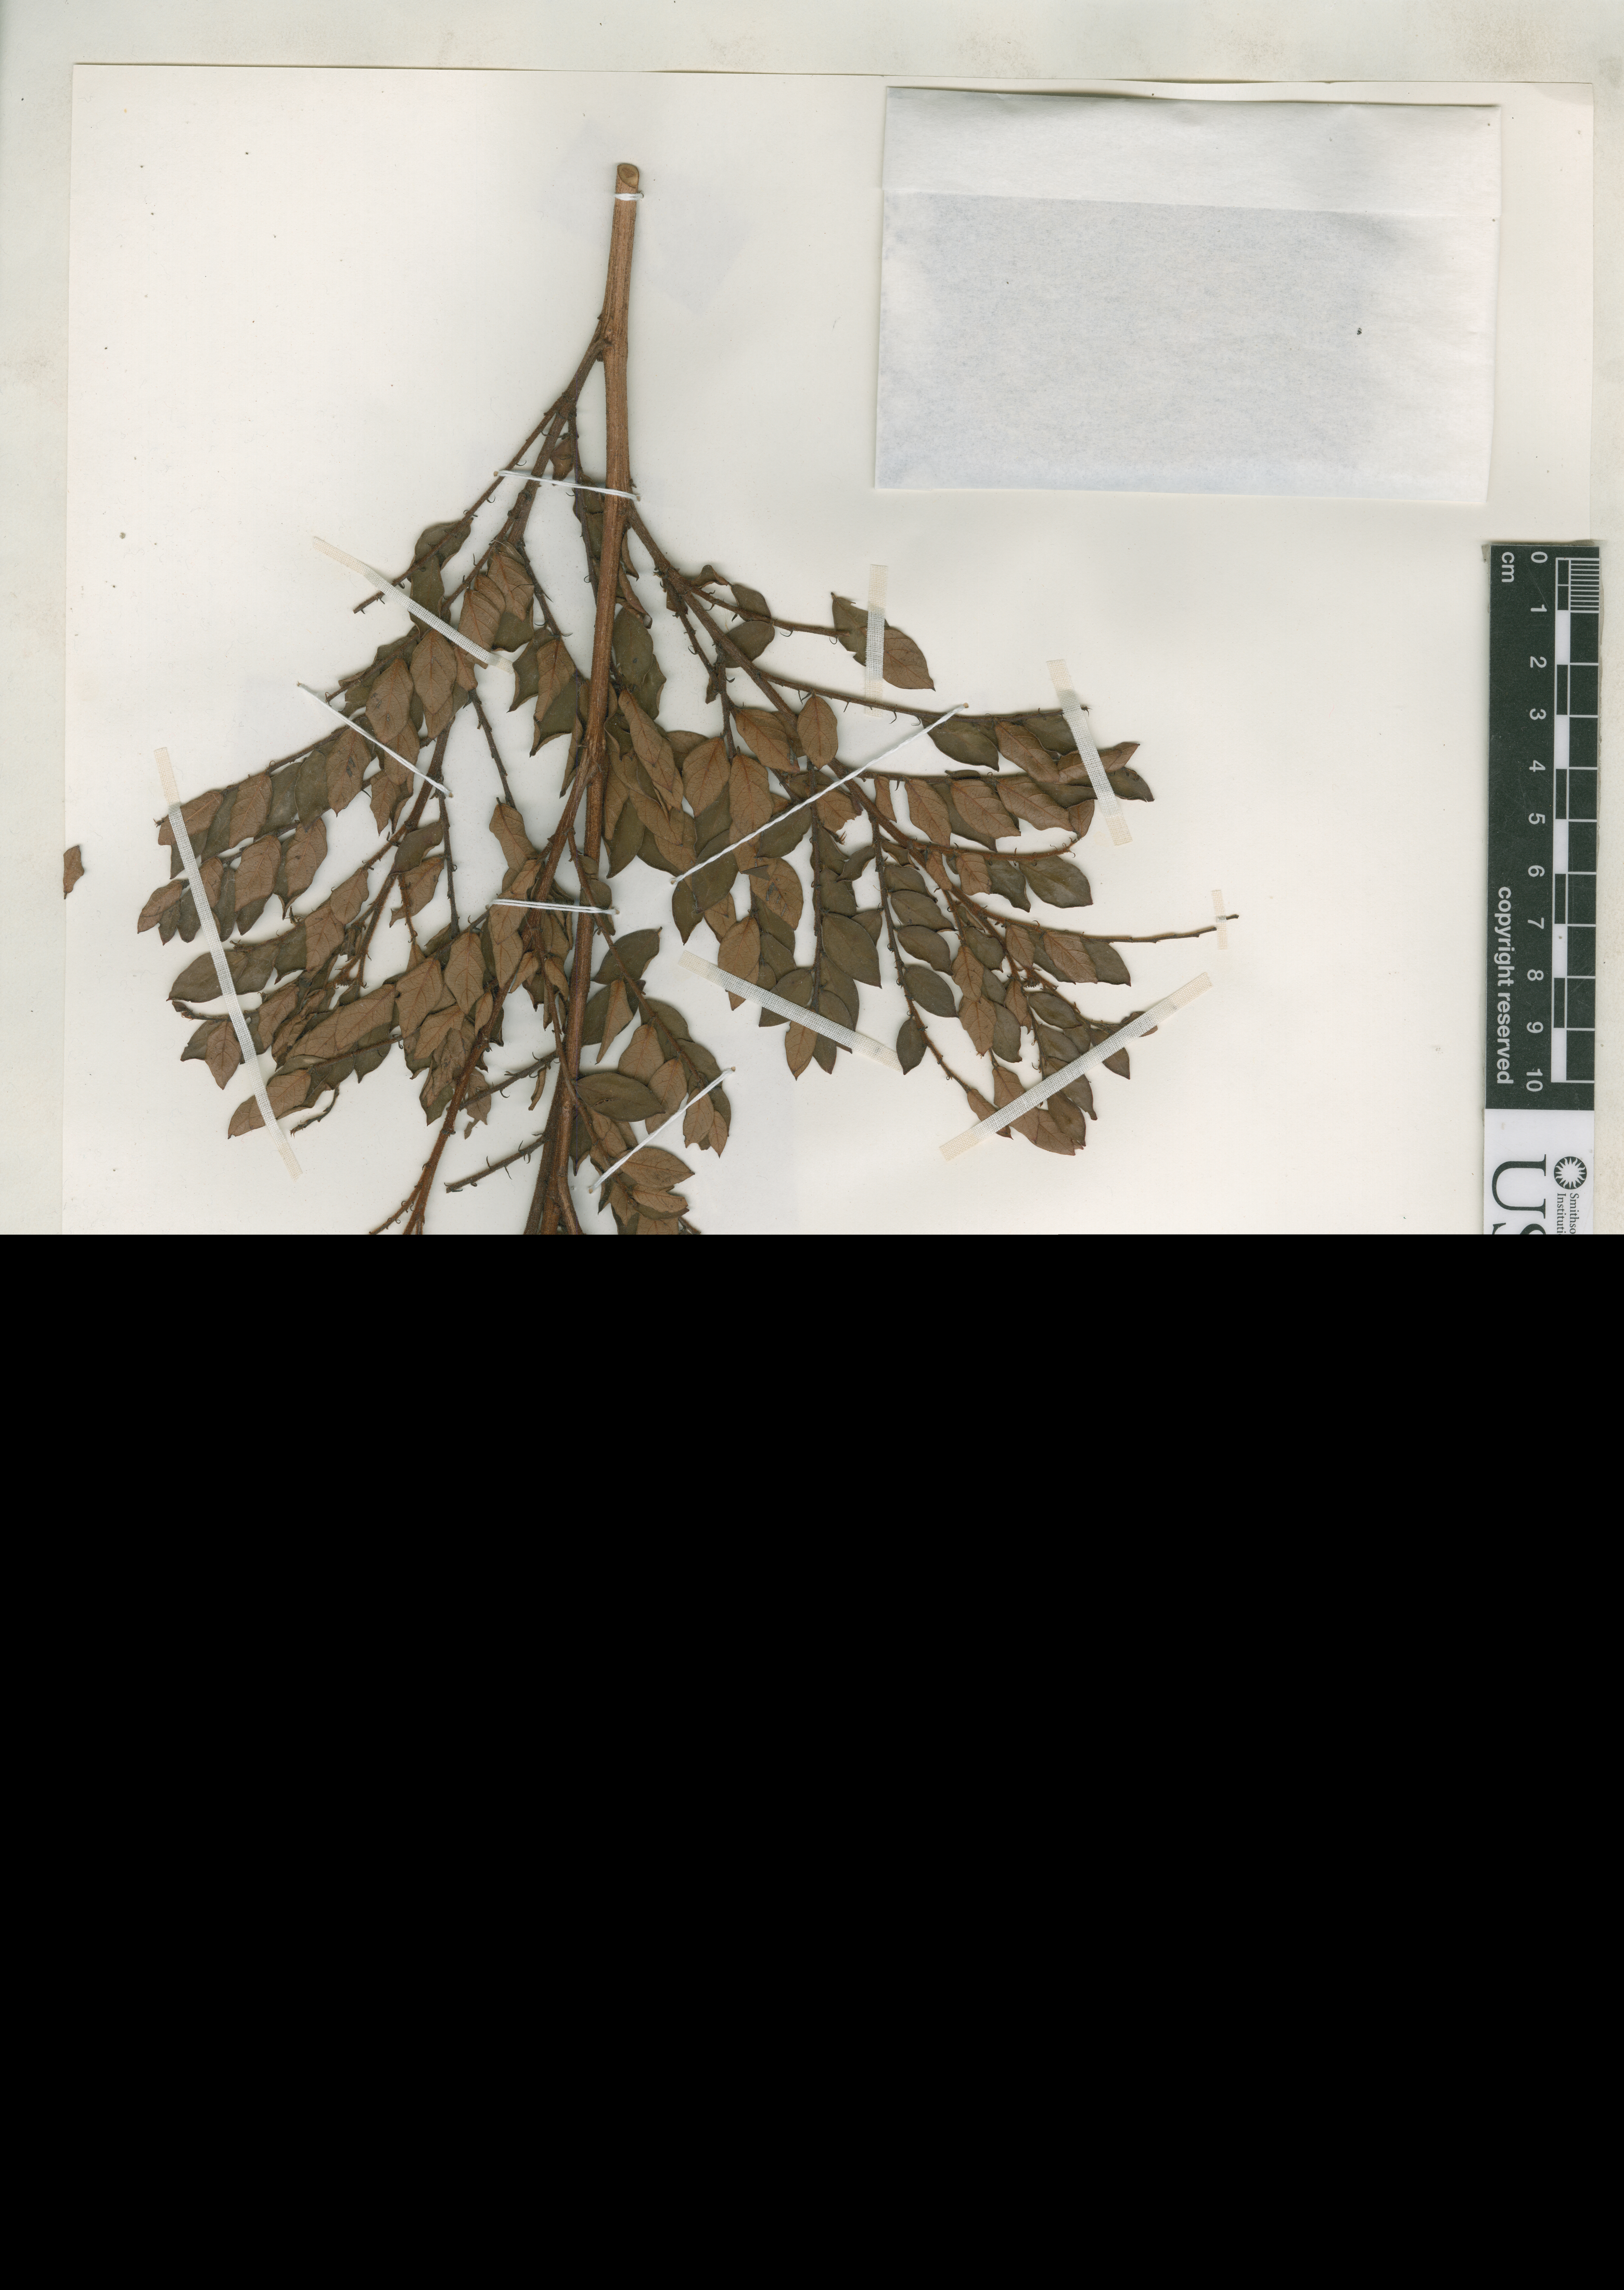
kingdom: Plantae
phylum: Tracheophyta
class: Magnoliopsida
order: Malpighiales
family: Phyllanthaceae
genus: Glochidion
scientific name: Glochidion pulchellum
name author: Airy Shaw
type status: Isotype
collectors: L. J. Brass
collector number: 11097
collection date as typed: Nov 1938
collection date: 1938-11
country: Indonesia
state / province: Papua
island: New Guinea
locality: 18 km NE of Lake Habbeme. Irian Barat.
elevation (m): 2200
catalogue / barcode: US 2607526